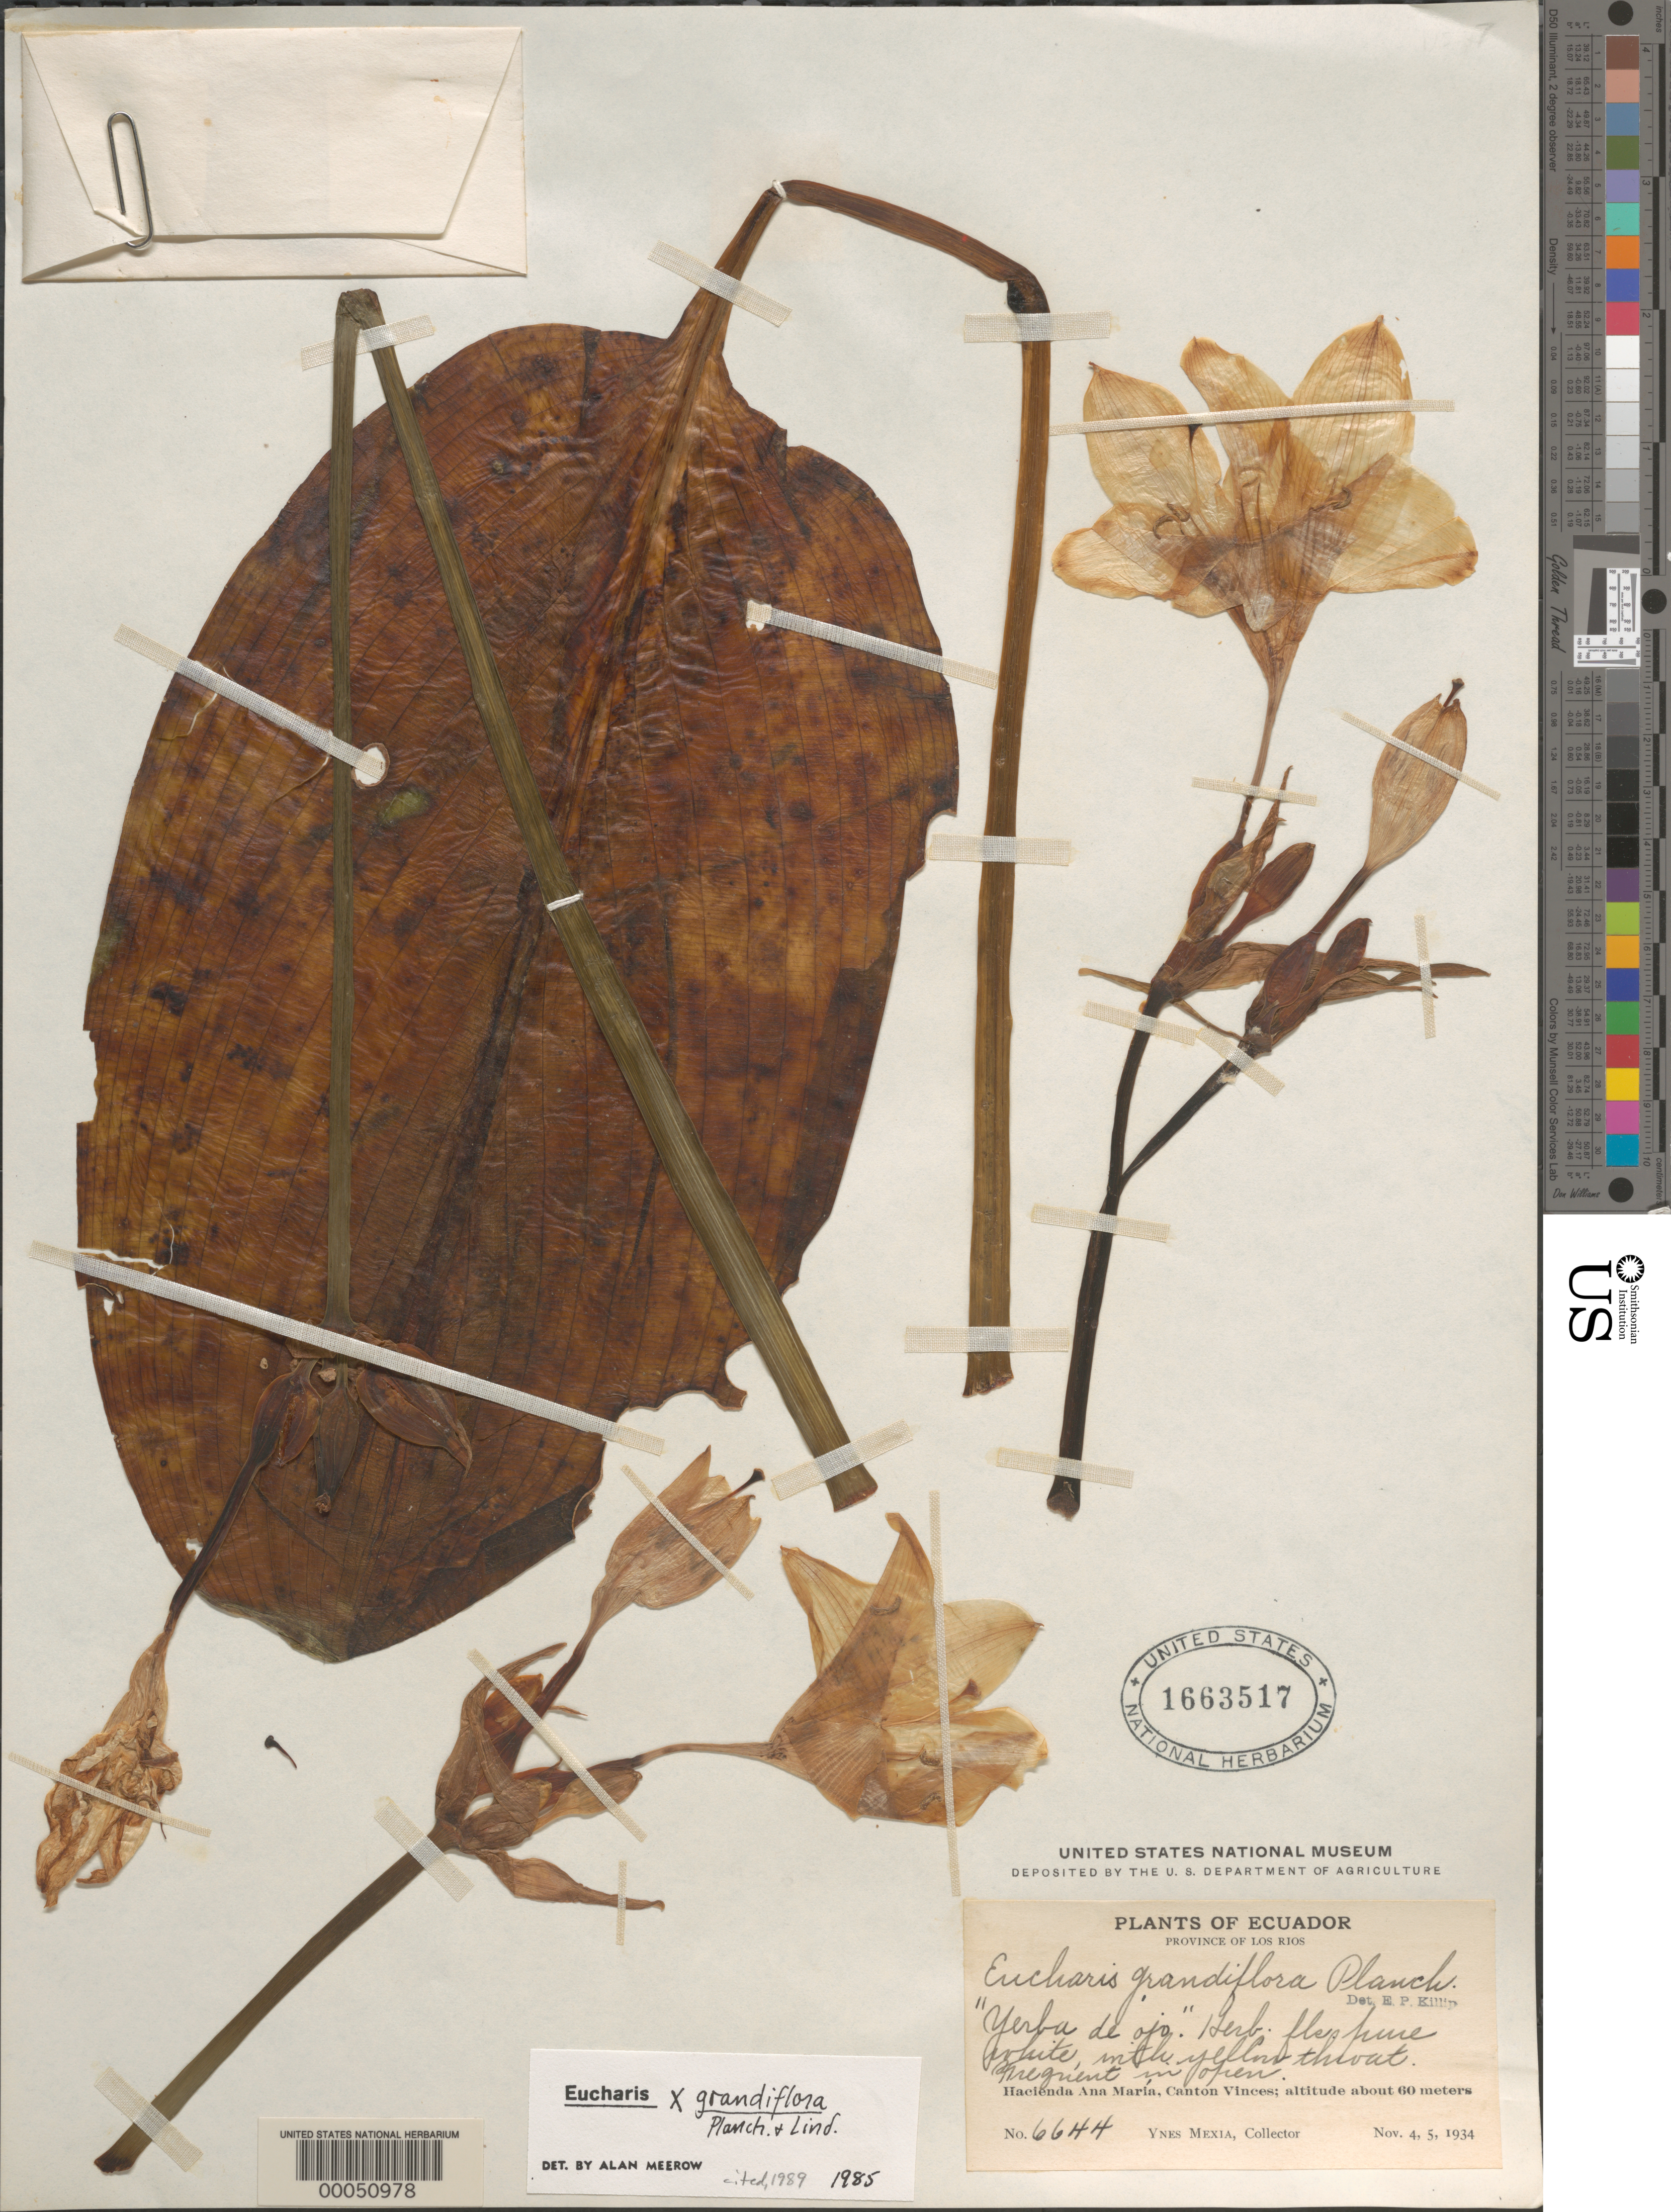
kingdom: Plantae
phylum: Tracheophyta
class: Liliopsida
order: Asparagales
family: Amaryllidaceae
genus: Eucharis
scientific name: Eucharis grandiflora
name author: Planch. & B.L. Linden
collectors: Y. Mexia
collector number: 6644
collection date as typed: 04 Nov 1934 to 05 Nov 1934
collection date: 1934-11-04/1934-11-05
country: Ecuador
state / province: Los Ríos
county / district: Vinces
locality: Hacienda Ana Maria, Canton Vinces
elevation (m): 60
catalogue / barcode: US 1663517